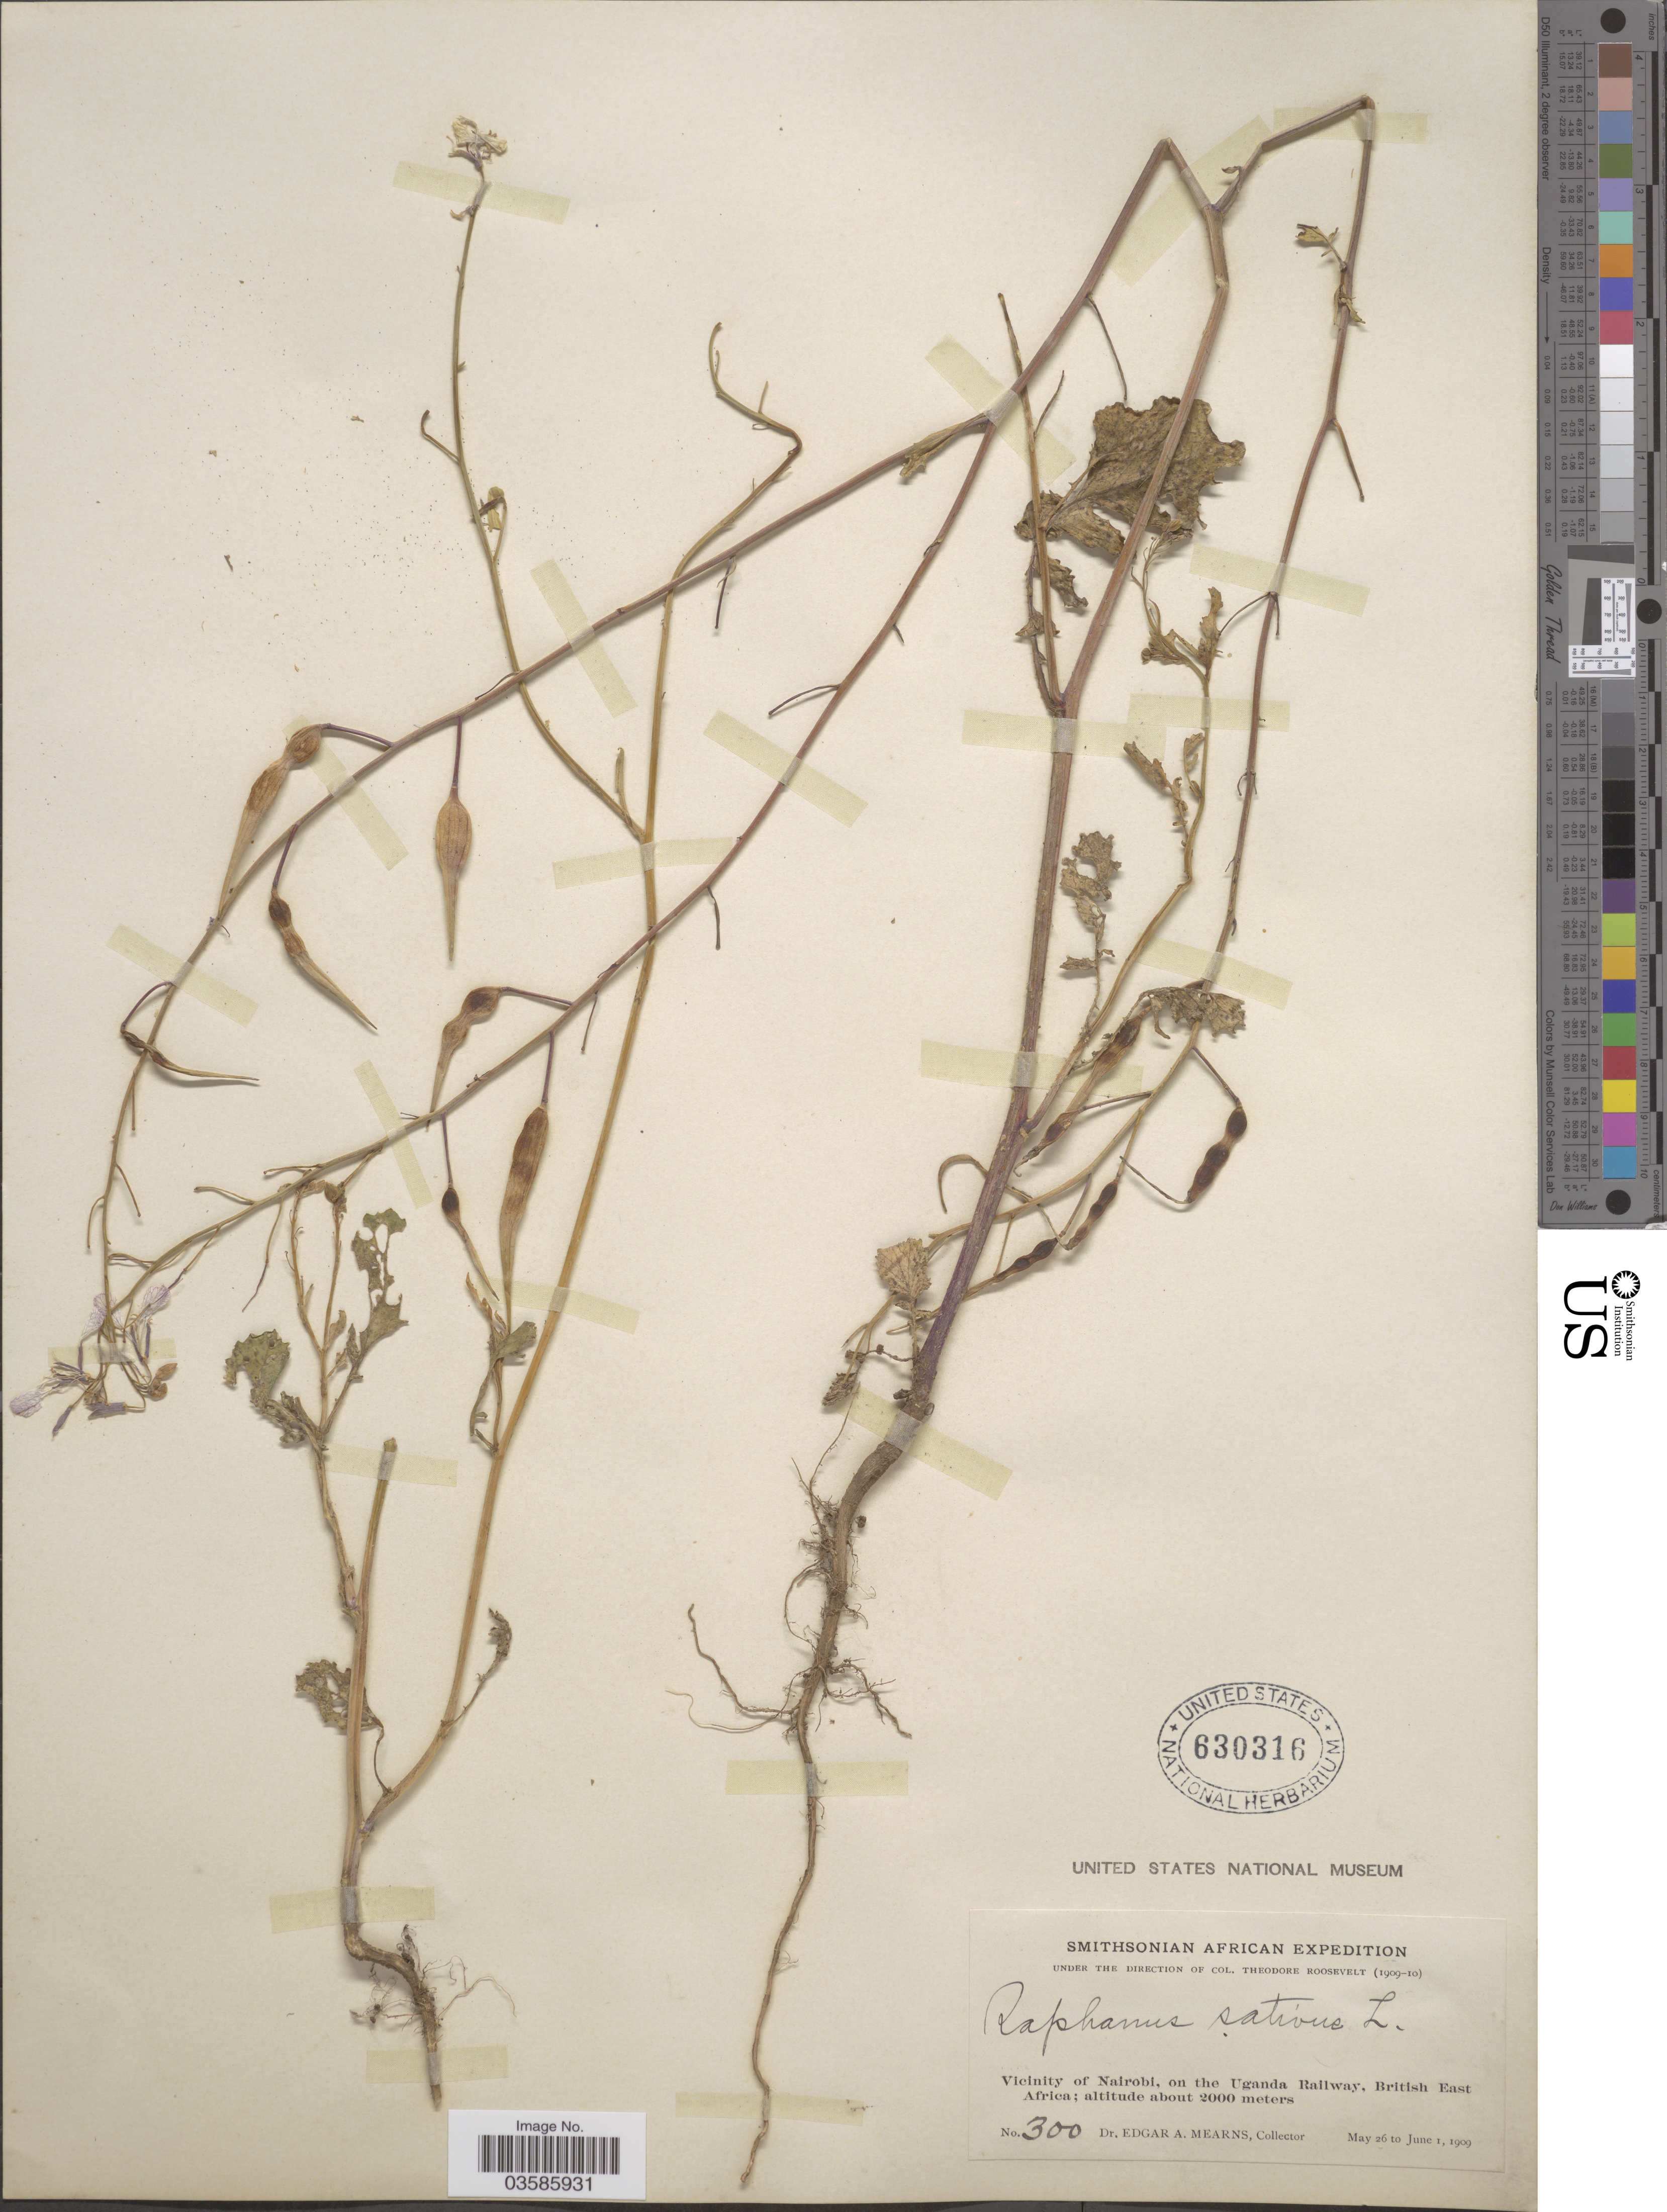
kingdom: Plantae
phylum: Tracheophyta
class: Magnoliopsida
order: Brassicales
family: Brassicaceae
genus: Raphanus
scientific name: Raphanus sativus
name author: L.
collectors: E. A. Mearns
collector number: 300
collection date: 1909-05-26/1909-06-01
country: Kenya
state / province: Nairobi Area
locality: Vicinity of Nairobi, on the Uganda Railway, British East Africa.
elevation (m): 2000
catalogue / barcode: US 630316